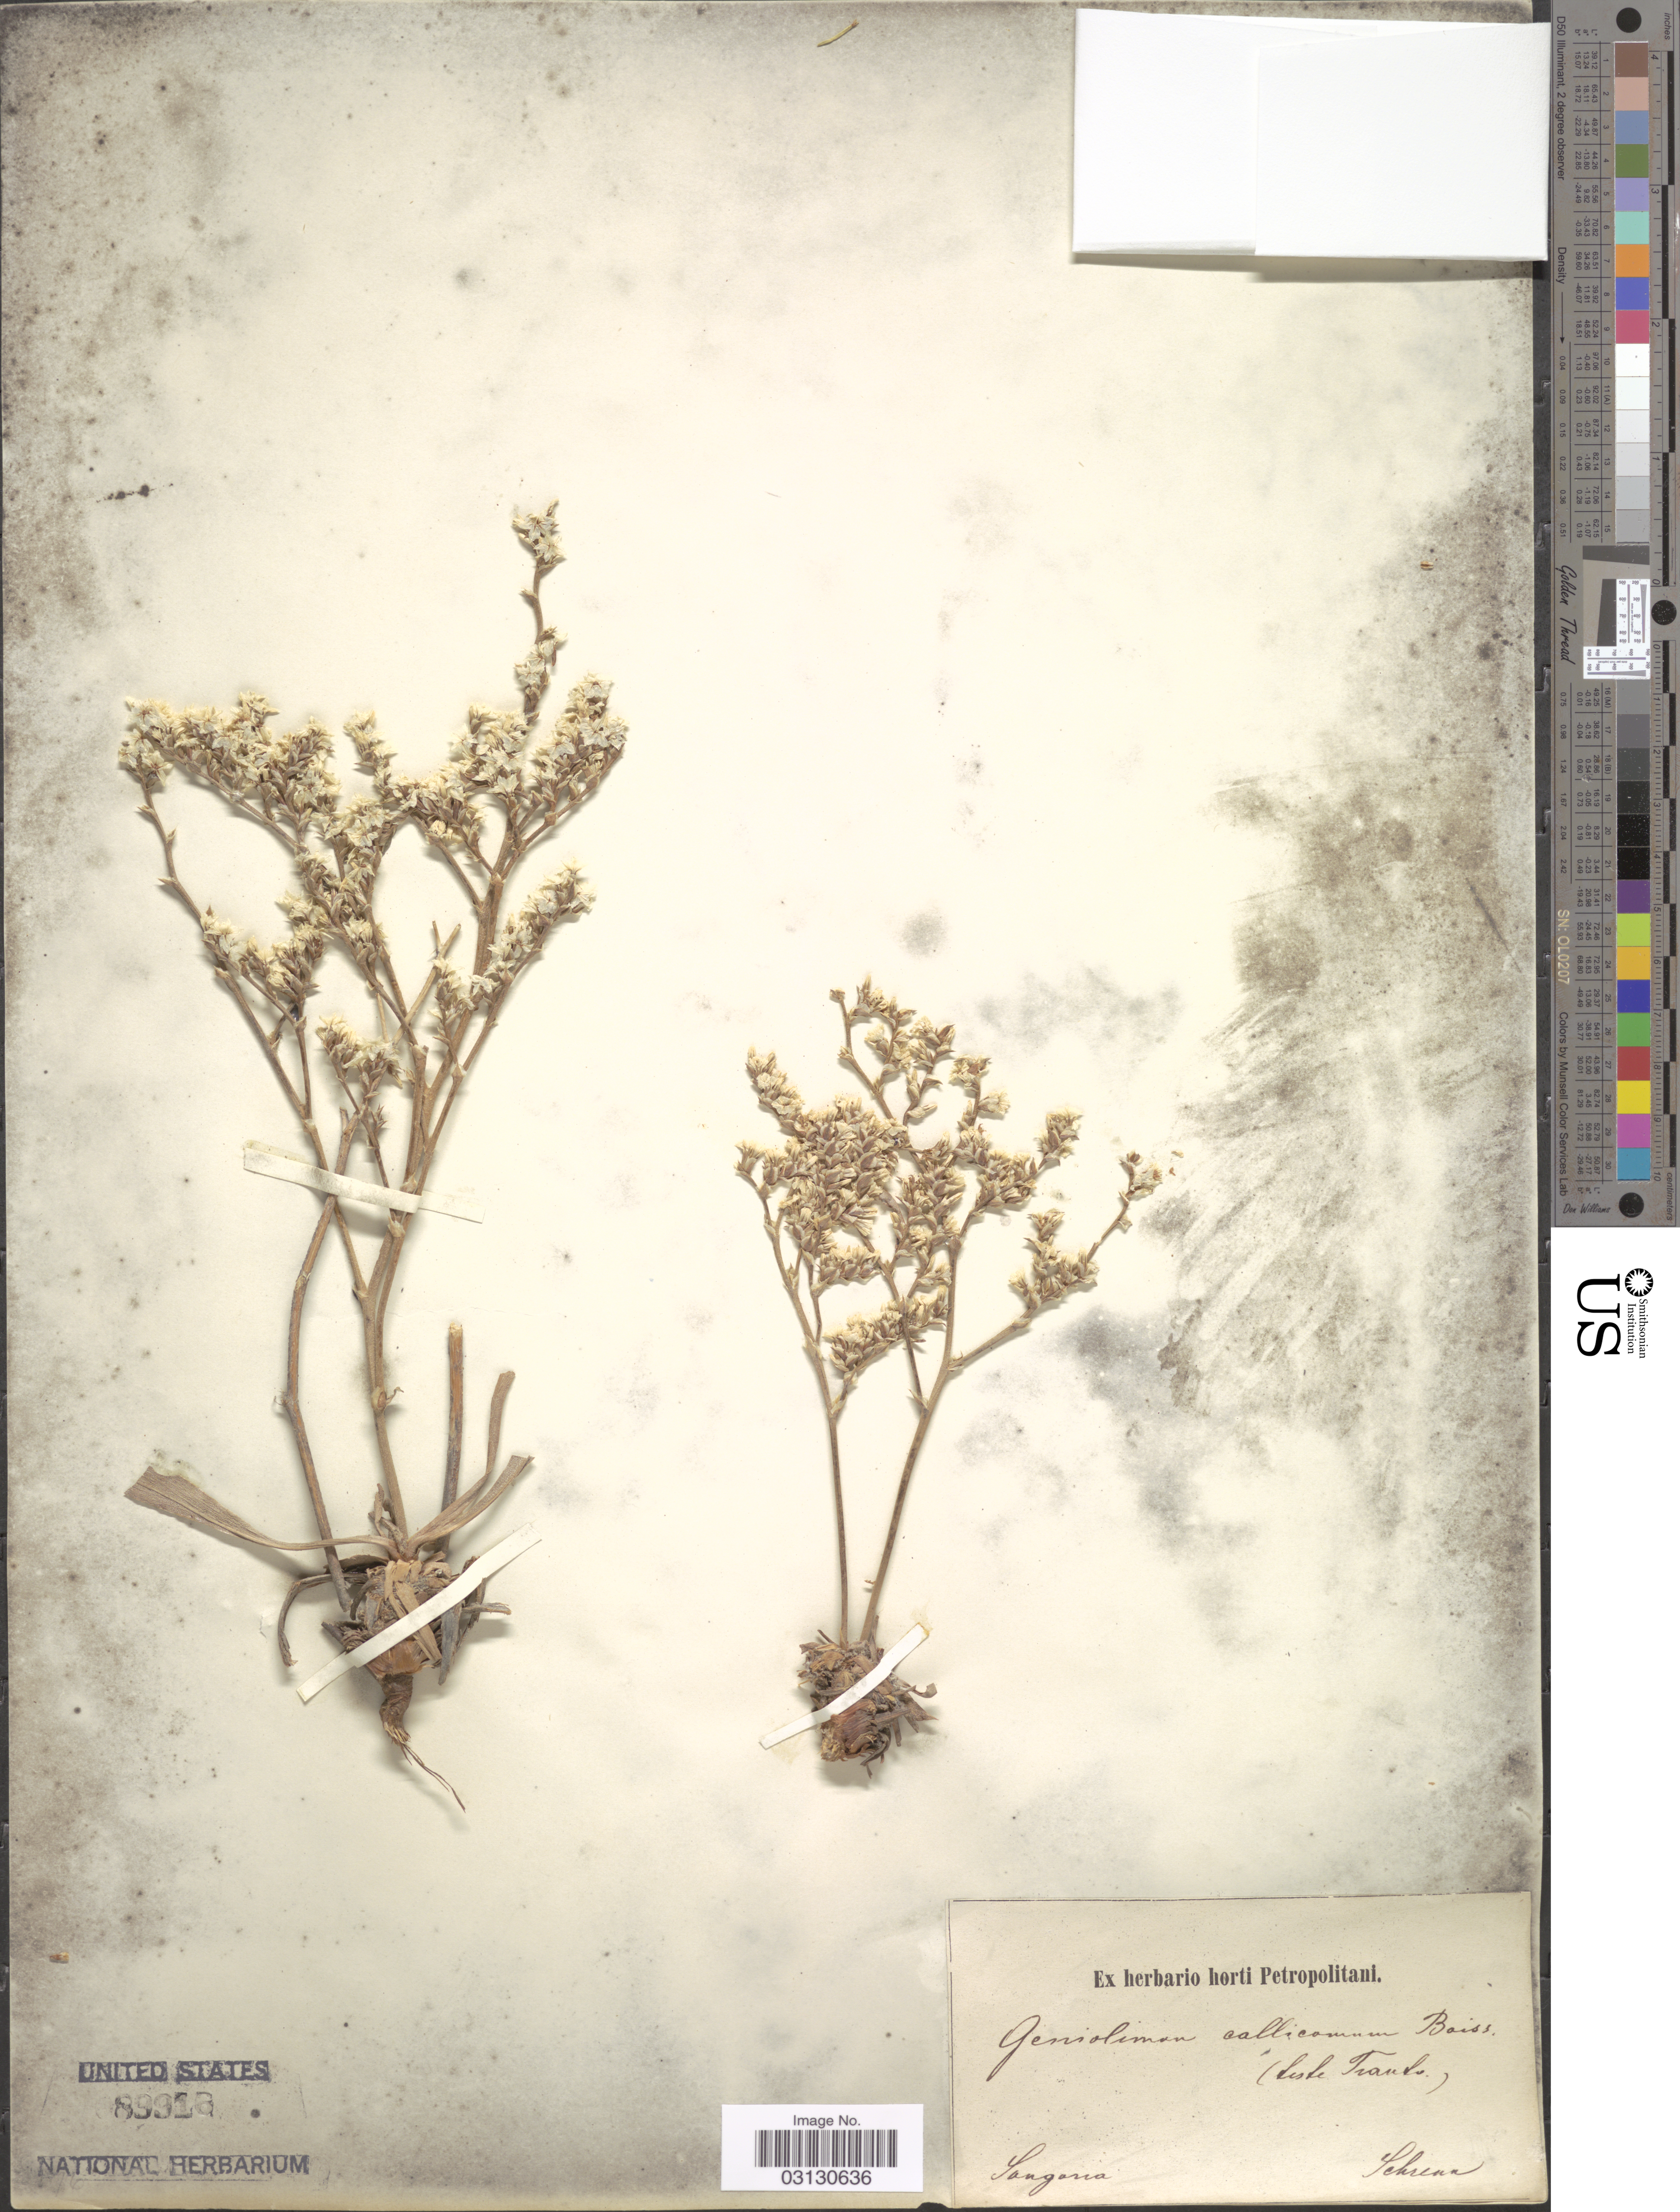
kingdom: Plantae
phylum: Tracheophyta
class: Magnoliopsida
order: Caryophyllales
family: Plumbaginaceae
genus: Limonium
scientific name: Limonium callicomum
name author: (C.A. Mey.) Kuntze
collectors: A.G. Schrenk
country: Kazakhstan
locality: Songoria.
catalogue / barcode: US 89916